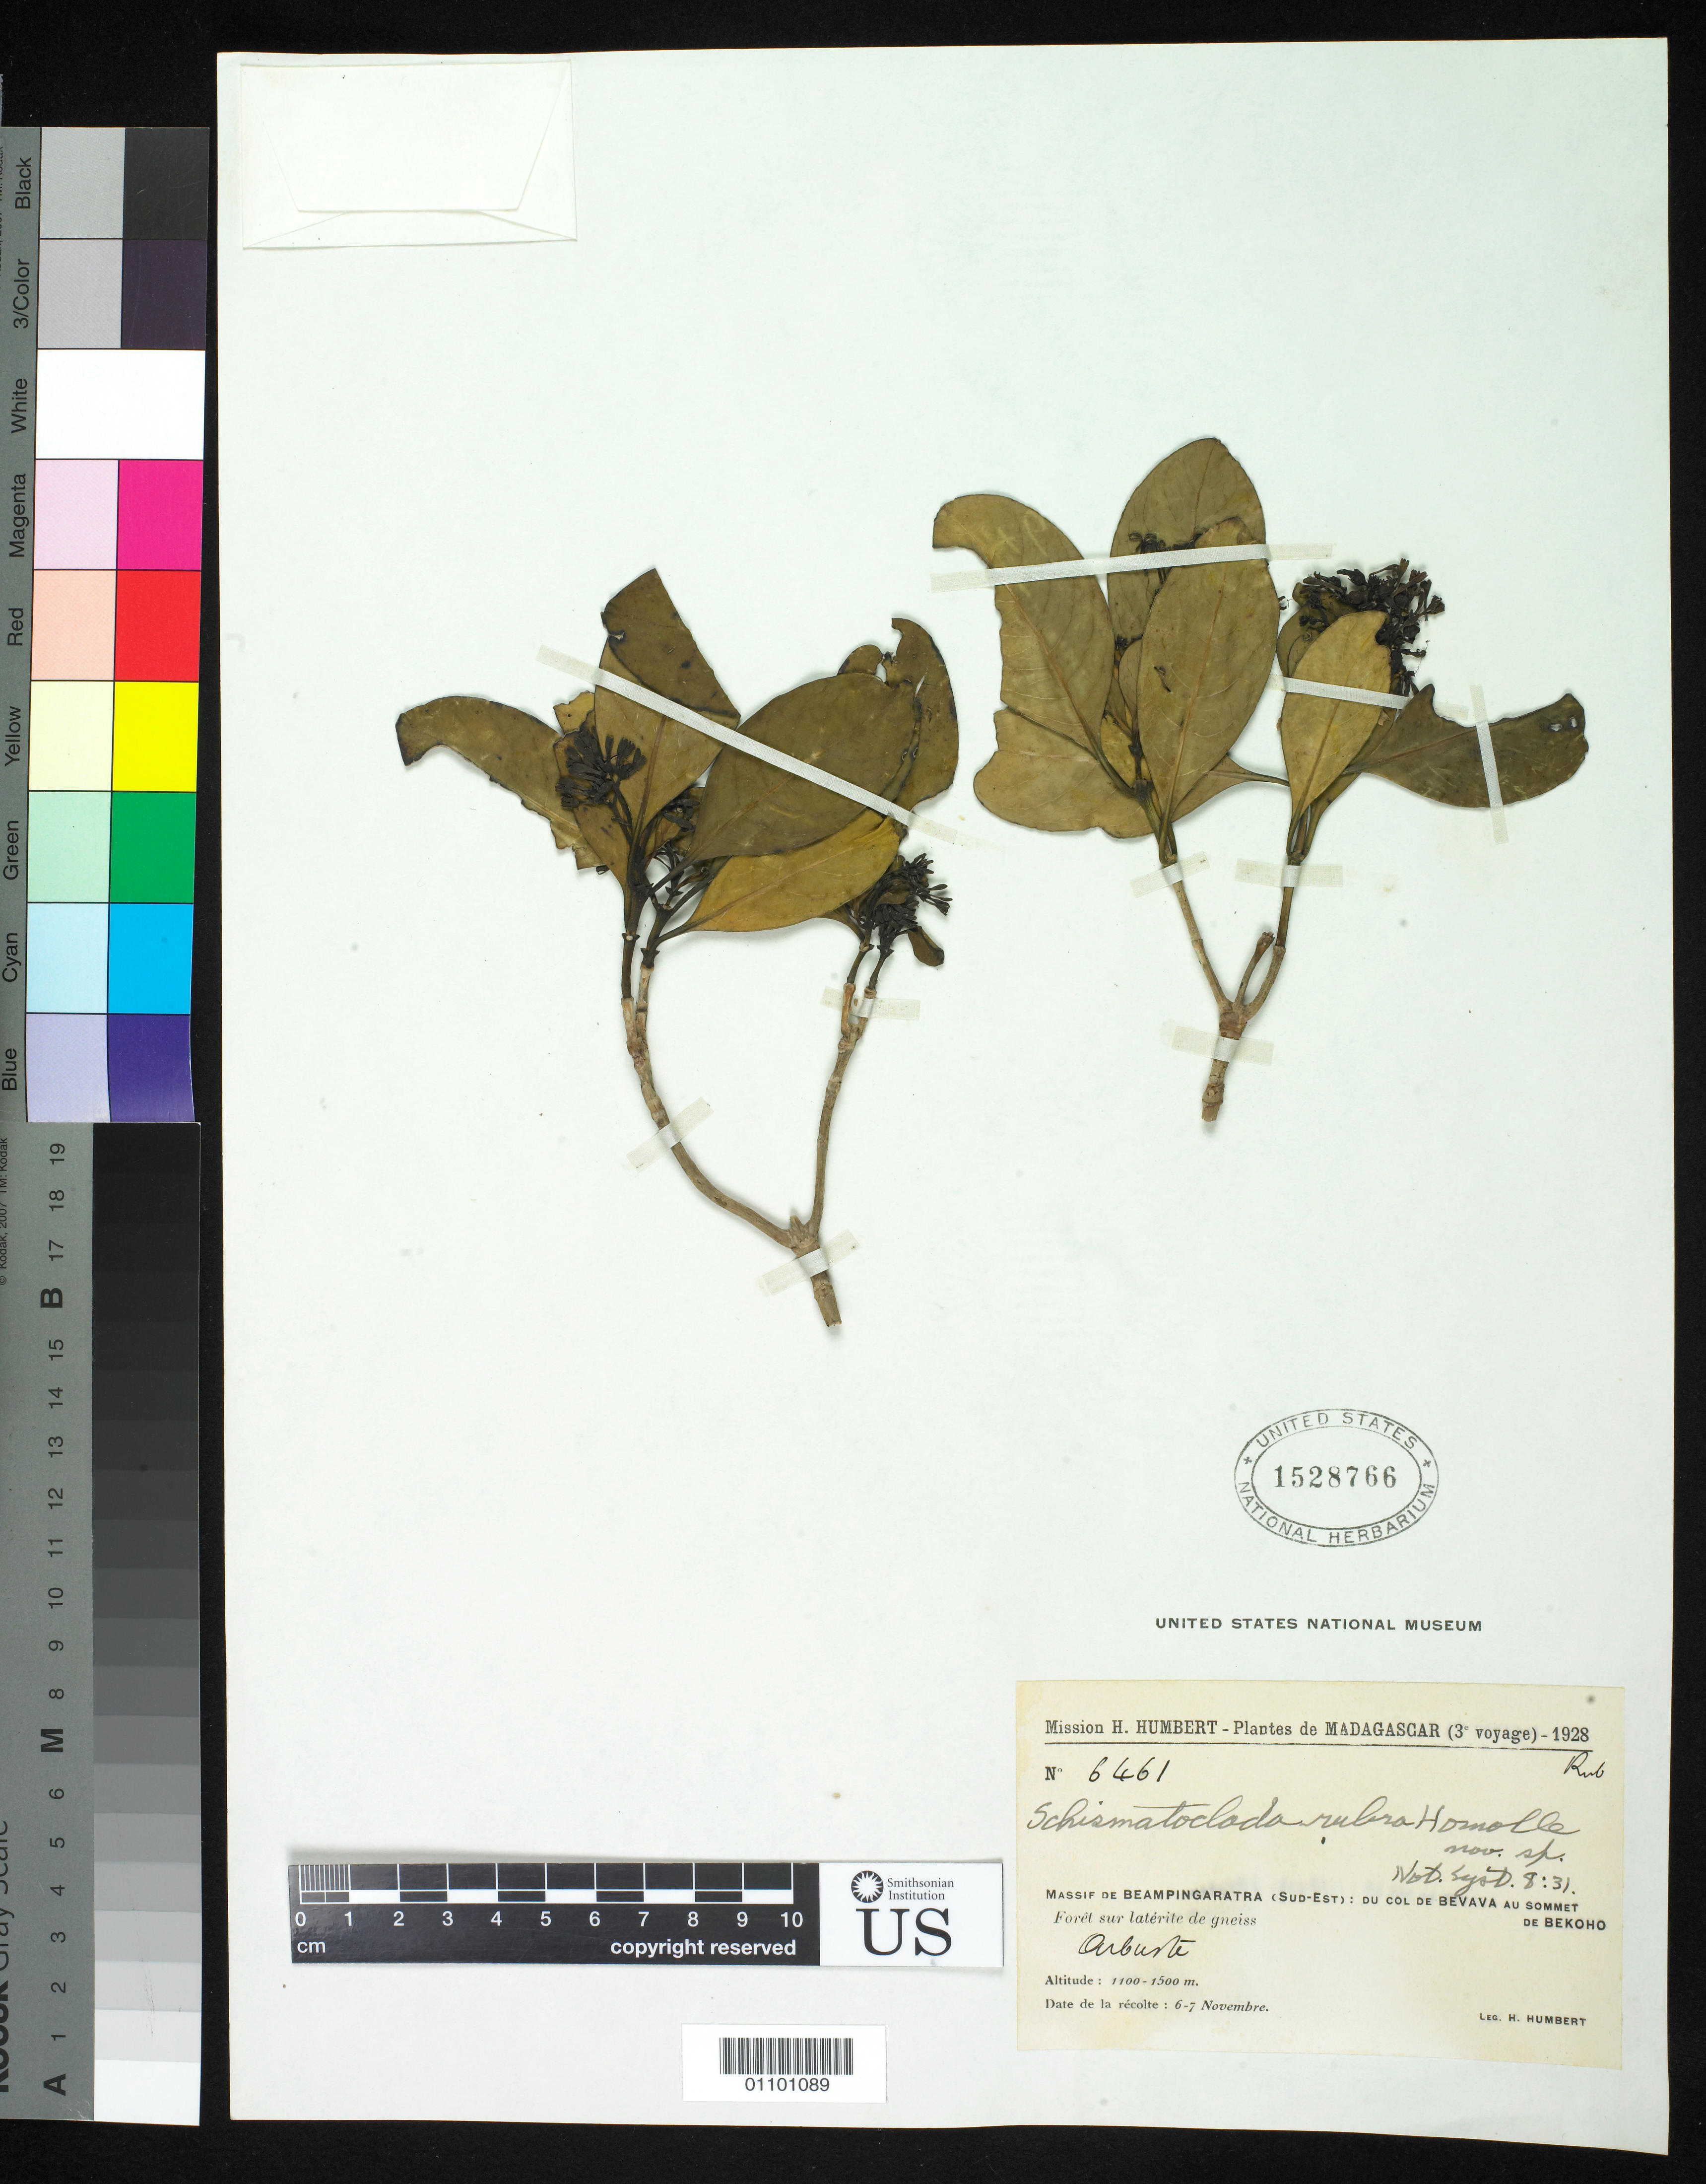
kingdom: Plantae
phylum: Tracheophyta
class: Magnoliopsida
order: Gentianales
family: Rubiaceae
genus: Schismatoclada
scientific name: Schismatoclada rubra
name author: Homolle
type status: Syntype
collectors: H. Humbert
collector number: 6461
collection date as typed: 06 Nov 1928 to 07 Nov 1928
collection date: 1928-11-06/1928-11-07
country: Madagascar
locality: Massifde Beampingaratra, du col de Bevava an Sommet.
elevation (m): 1100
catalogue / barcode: US 1528766